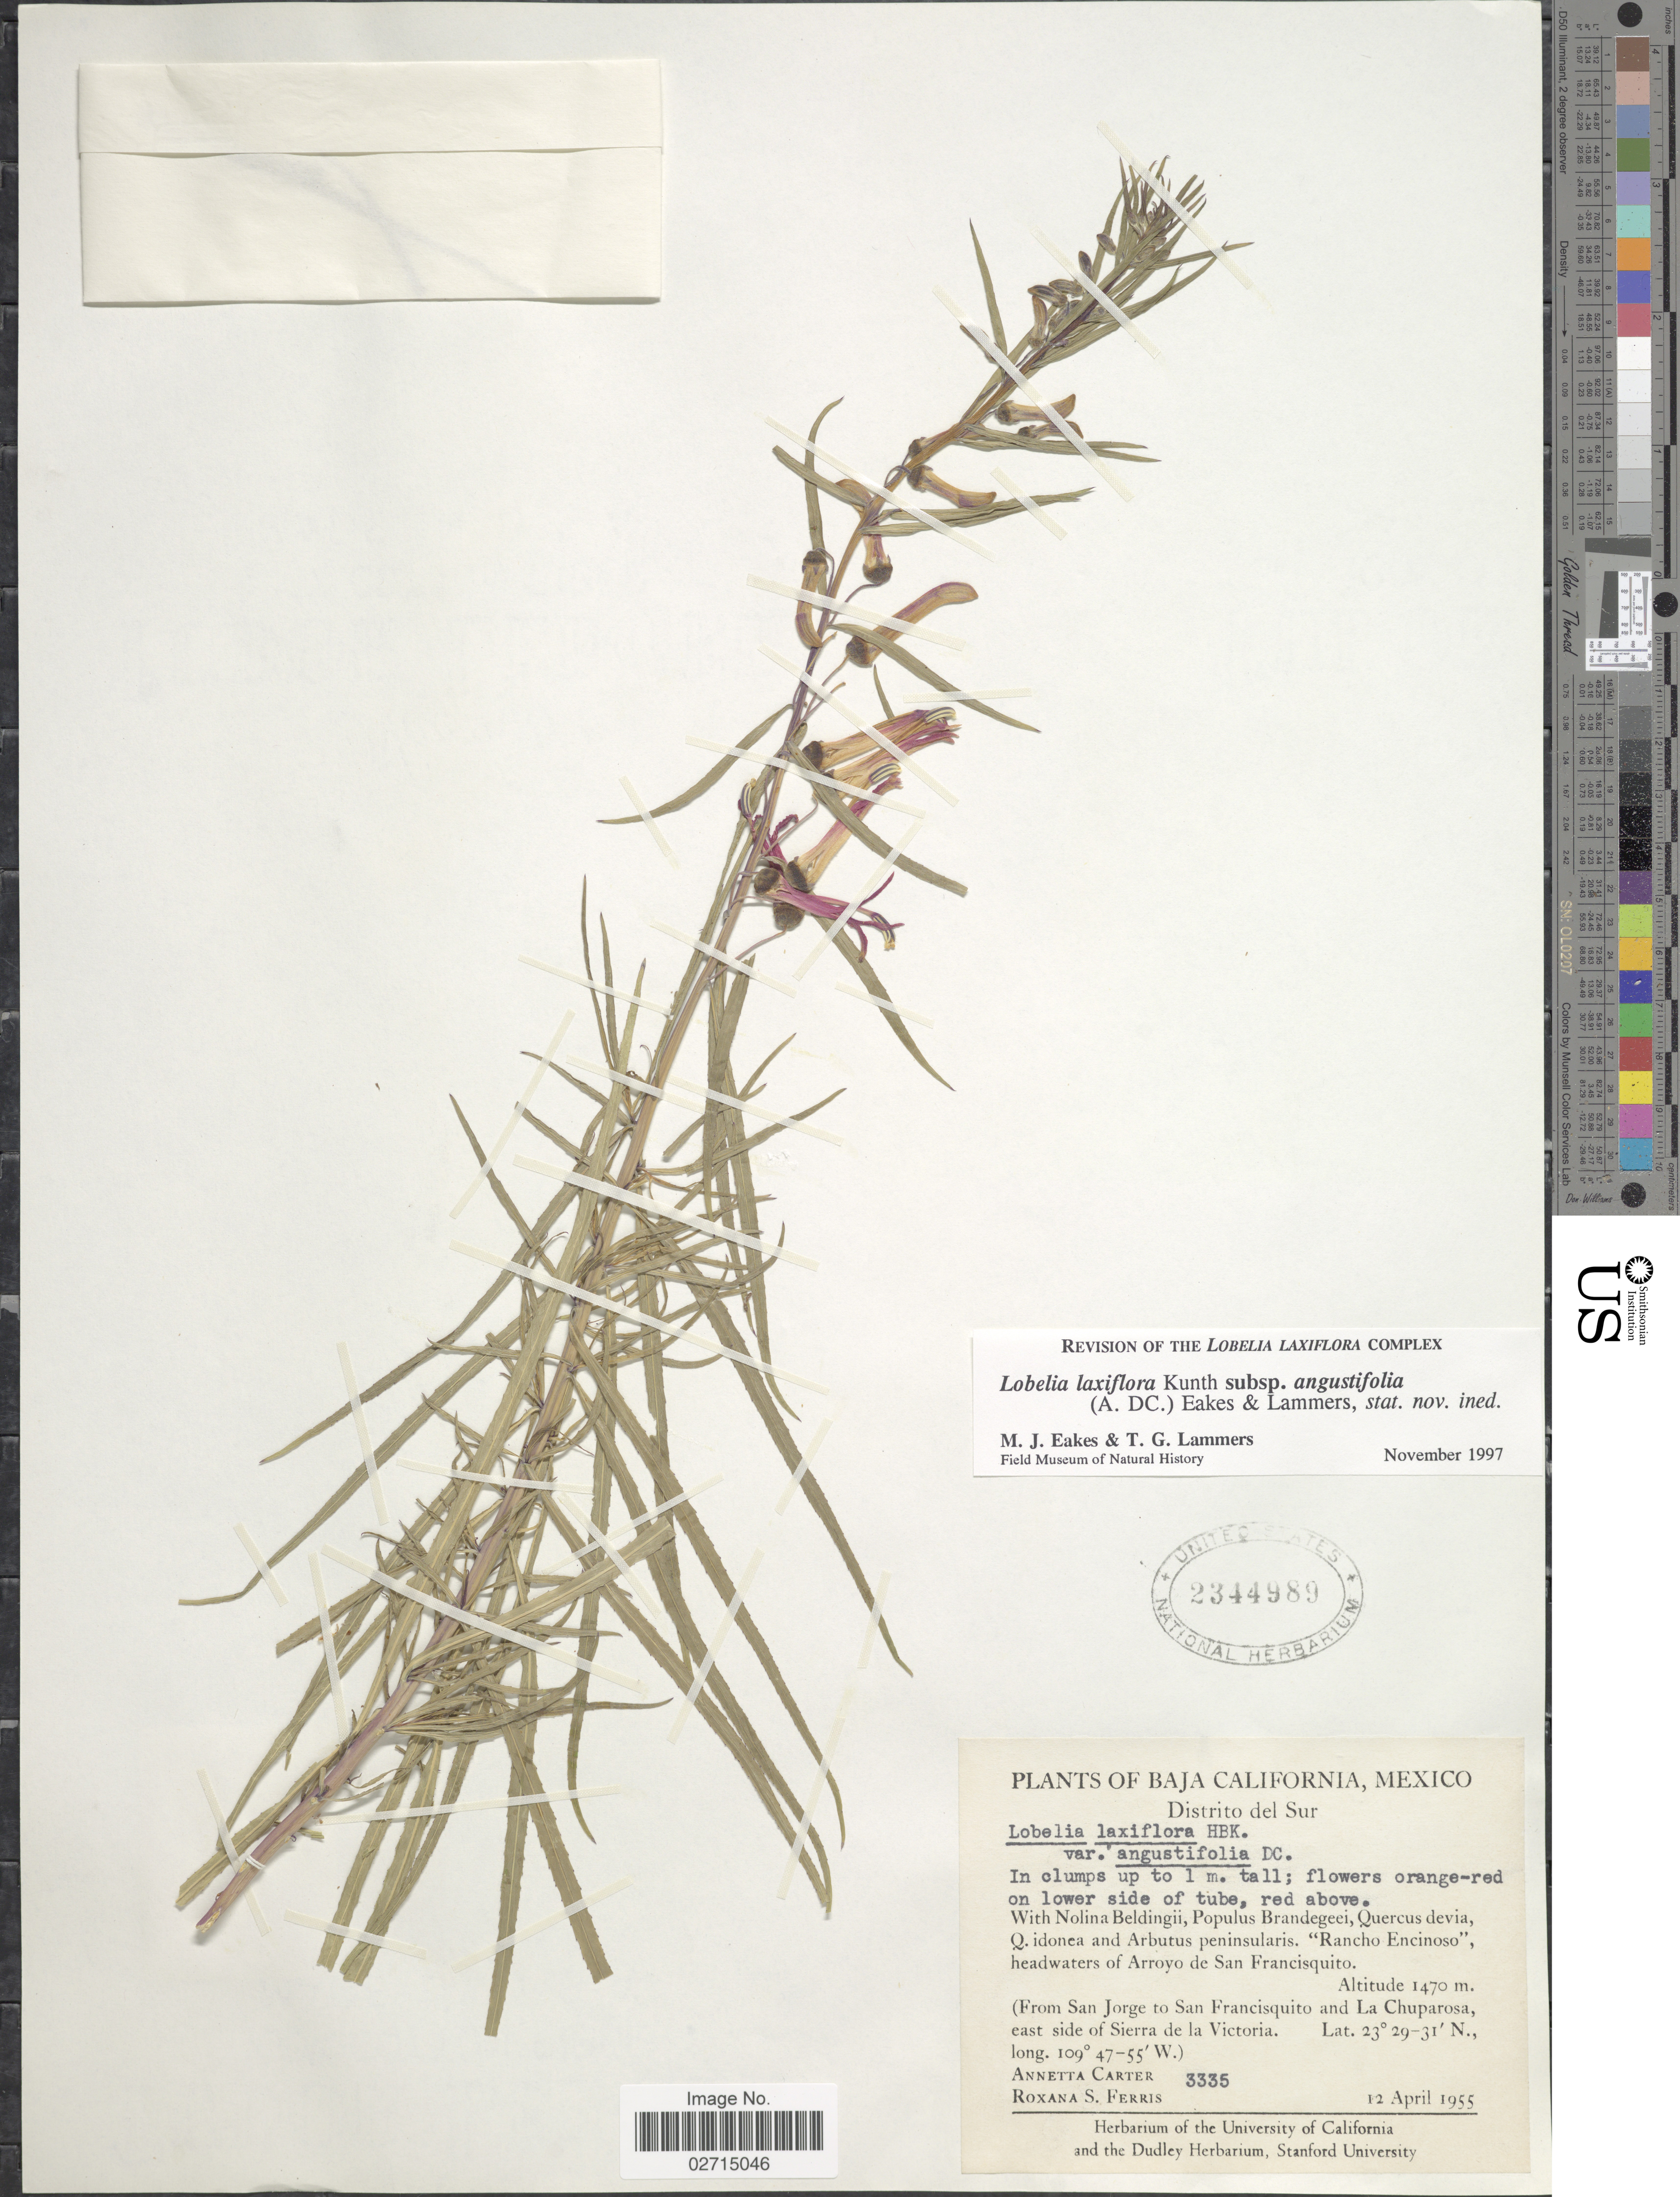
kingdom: Plantae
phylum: Tracheophyta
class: Magnoliopsida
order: Asterales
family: Campanulaceae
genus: Leptocodon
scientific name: Leptocodon laxiflora var. angustifolia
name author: A. DC.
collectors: A. Carter & R. S. Ferris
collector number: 3335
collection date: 1955-04-12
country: Mexico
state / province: Baja California Sur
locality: Baja California, Mexico, Distrito del Sur (From San Jorge to San Francisquito and La Chuparosa, east side of Sierra de la Victoria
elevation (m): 1470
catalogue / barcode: US 2344989